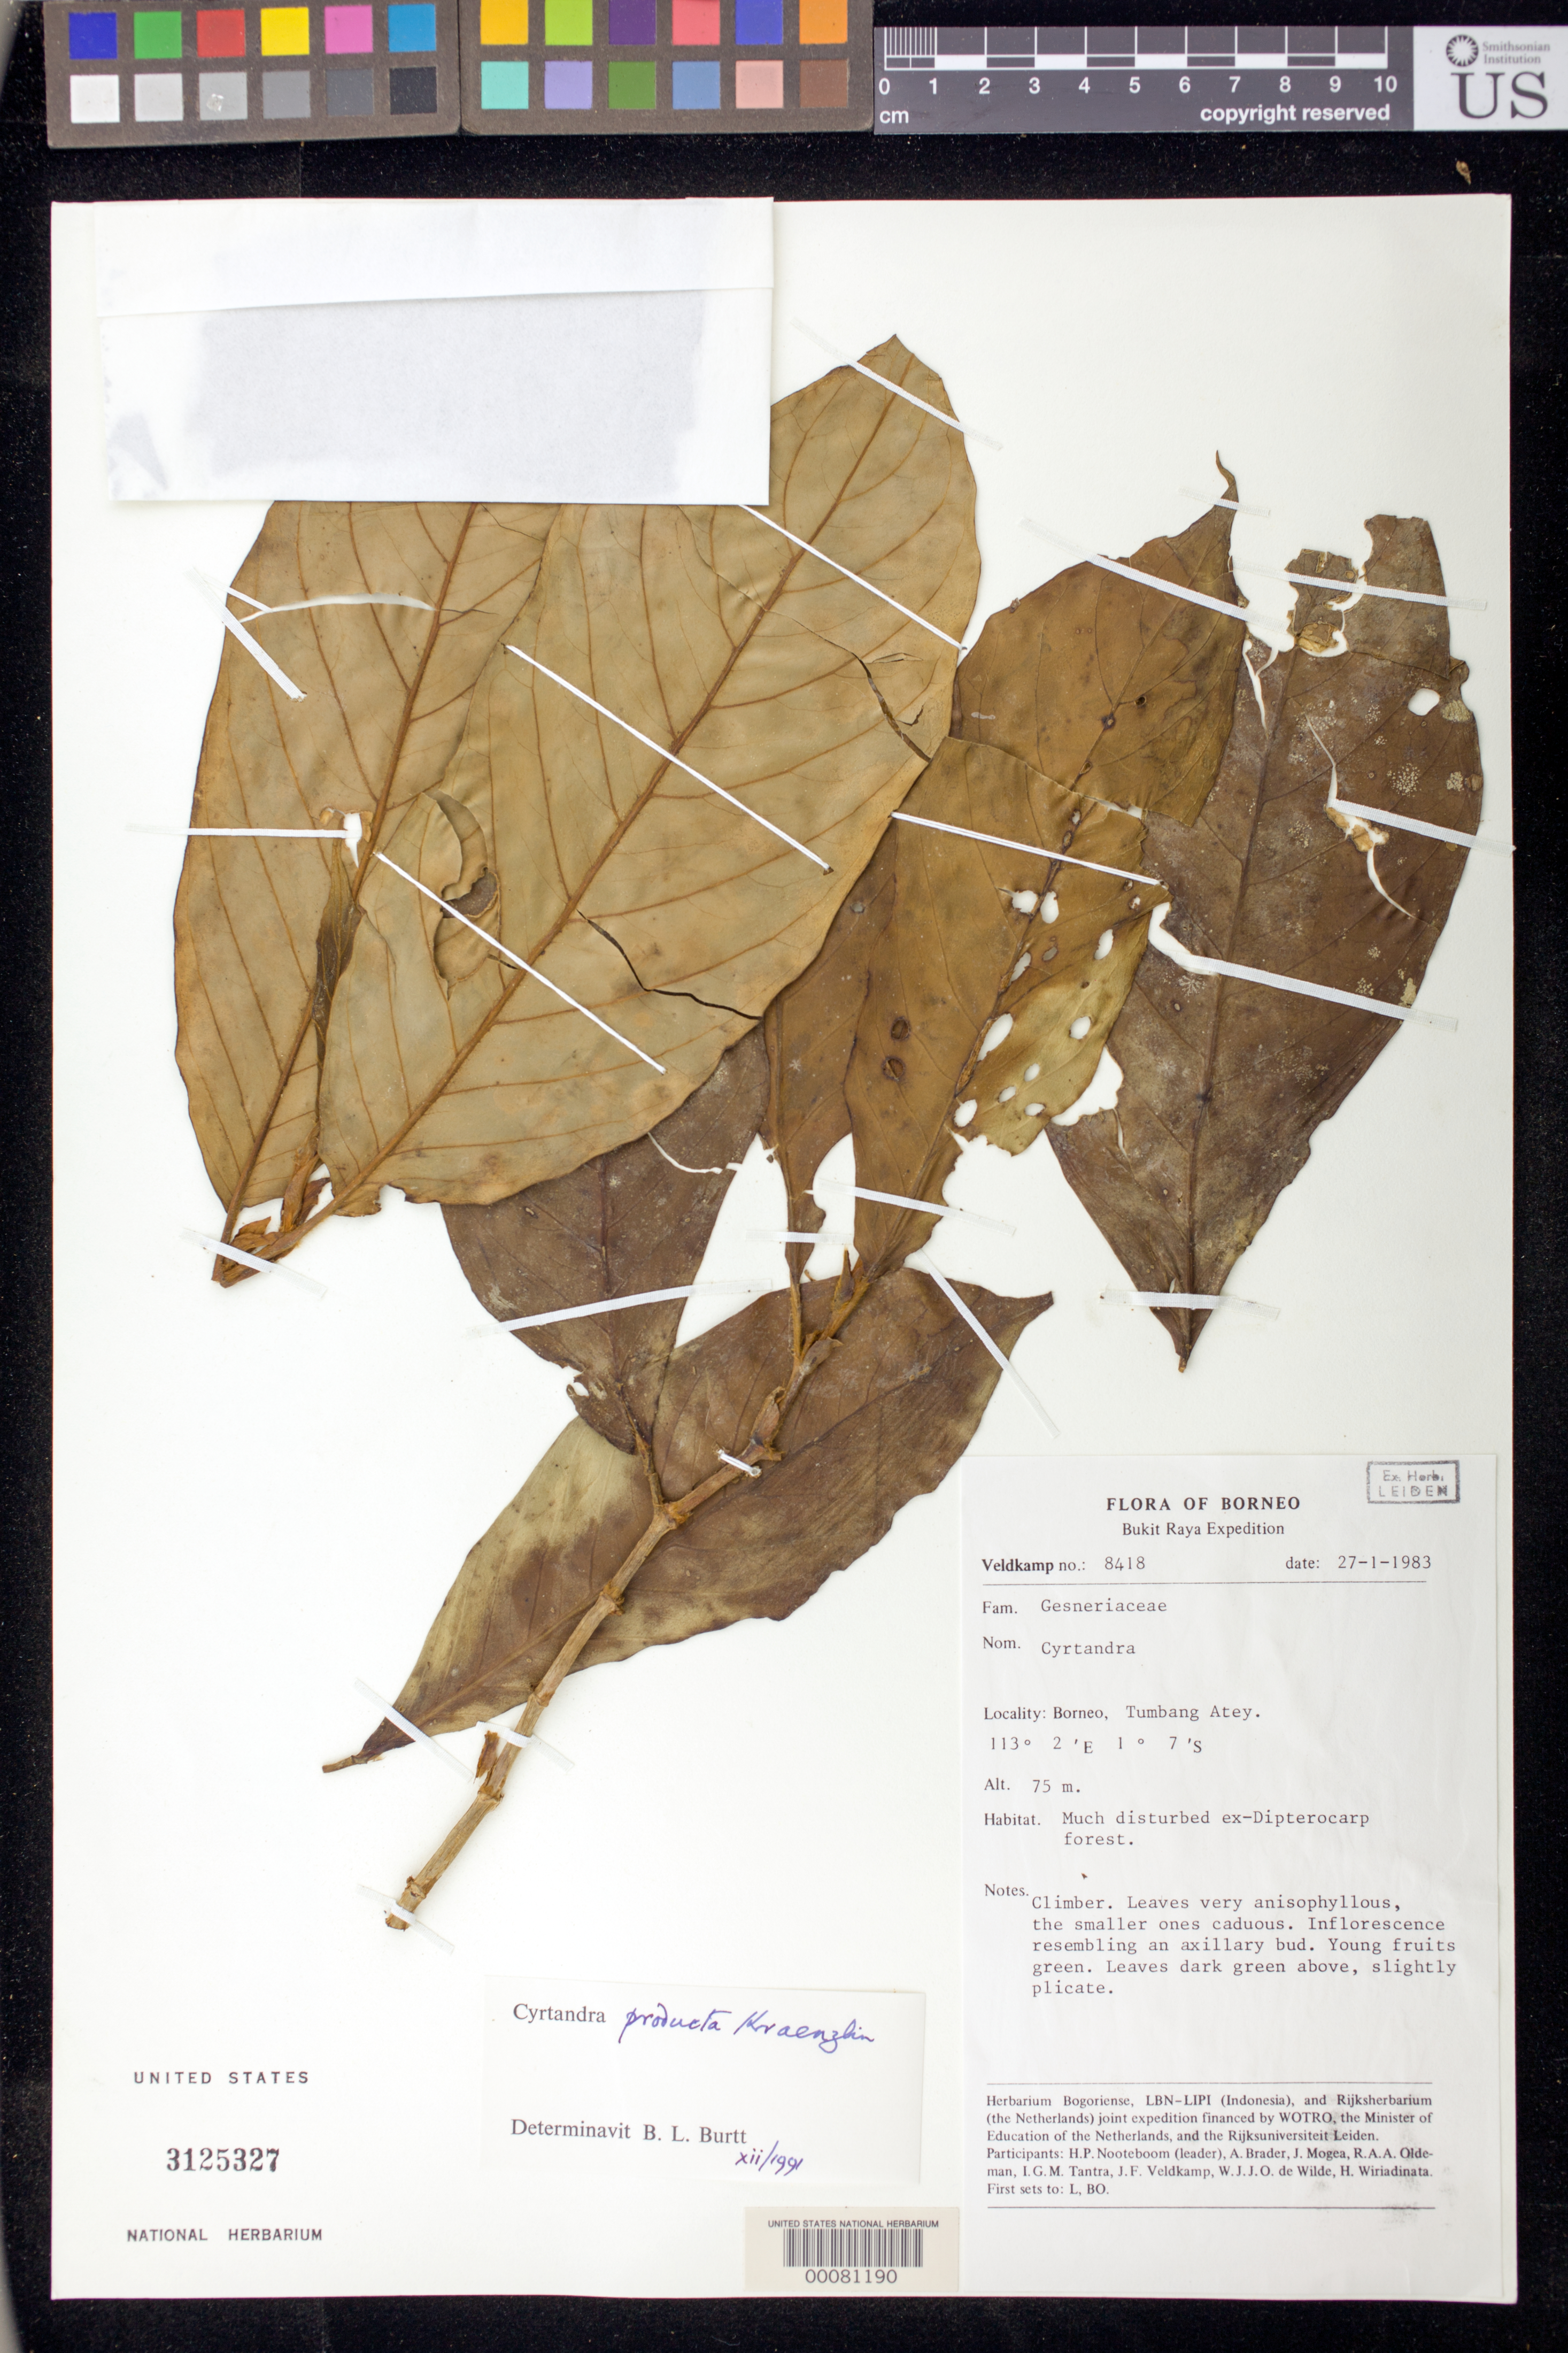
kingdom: Plantae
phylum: Tracheophyta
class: Magnoliopsida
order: Lamiales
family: Gesneriaceae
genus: Cyrtandra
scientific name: Cyrtandra producta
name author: Kraenzl.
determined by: Burtt, B. L.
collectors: J. F. Veldkamp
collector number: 8418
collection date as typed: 27 Jan 1983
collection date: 1983-01-27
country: Indonesia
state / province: Kalimantan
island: Borneo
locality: Tumbang atey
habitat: Much disturbed ex-dipterocarp forest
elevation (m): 75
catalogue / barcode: US 3125327